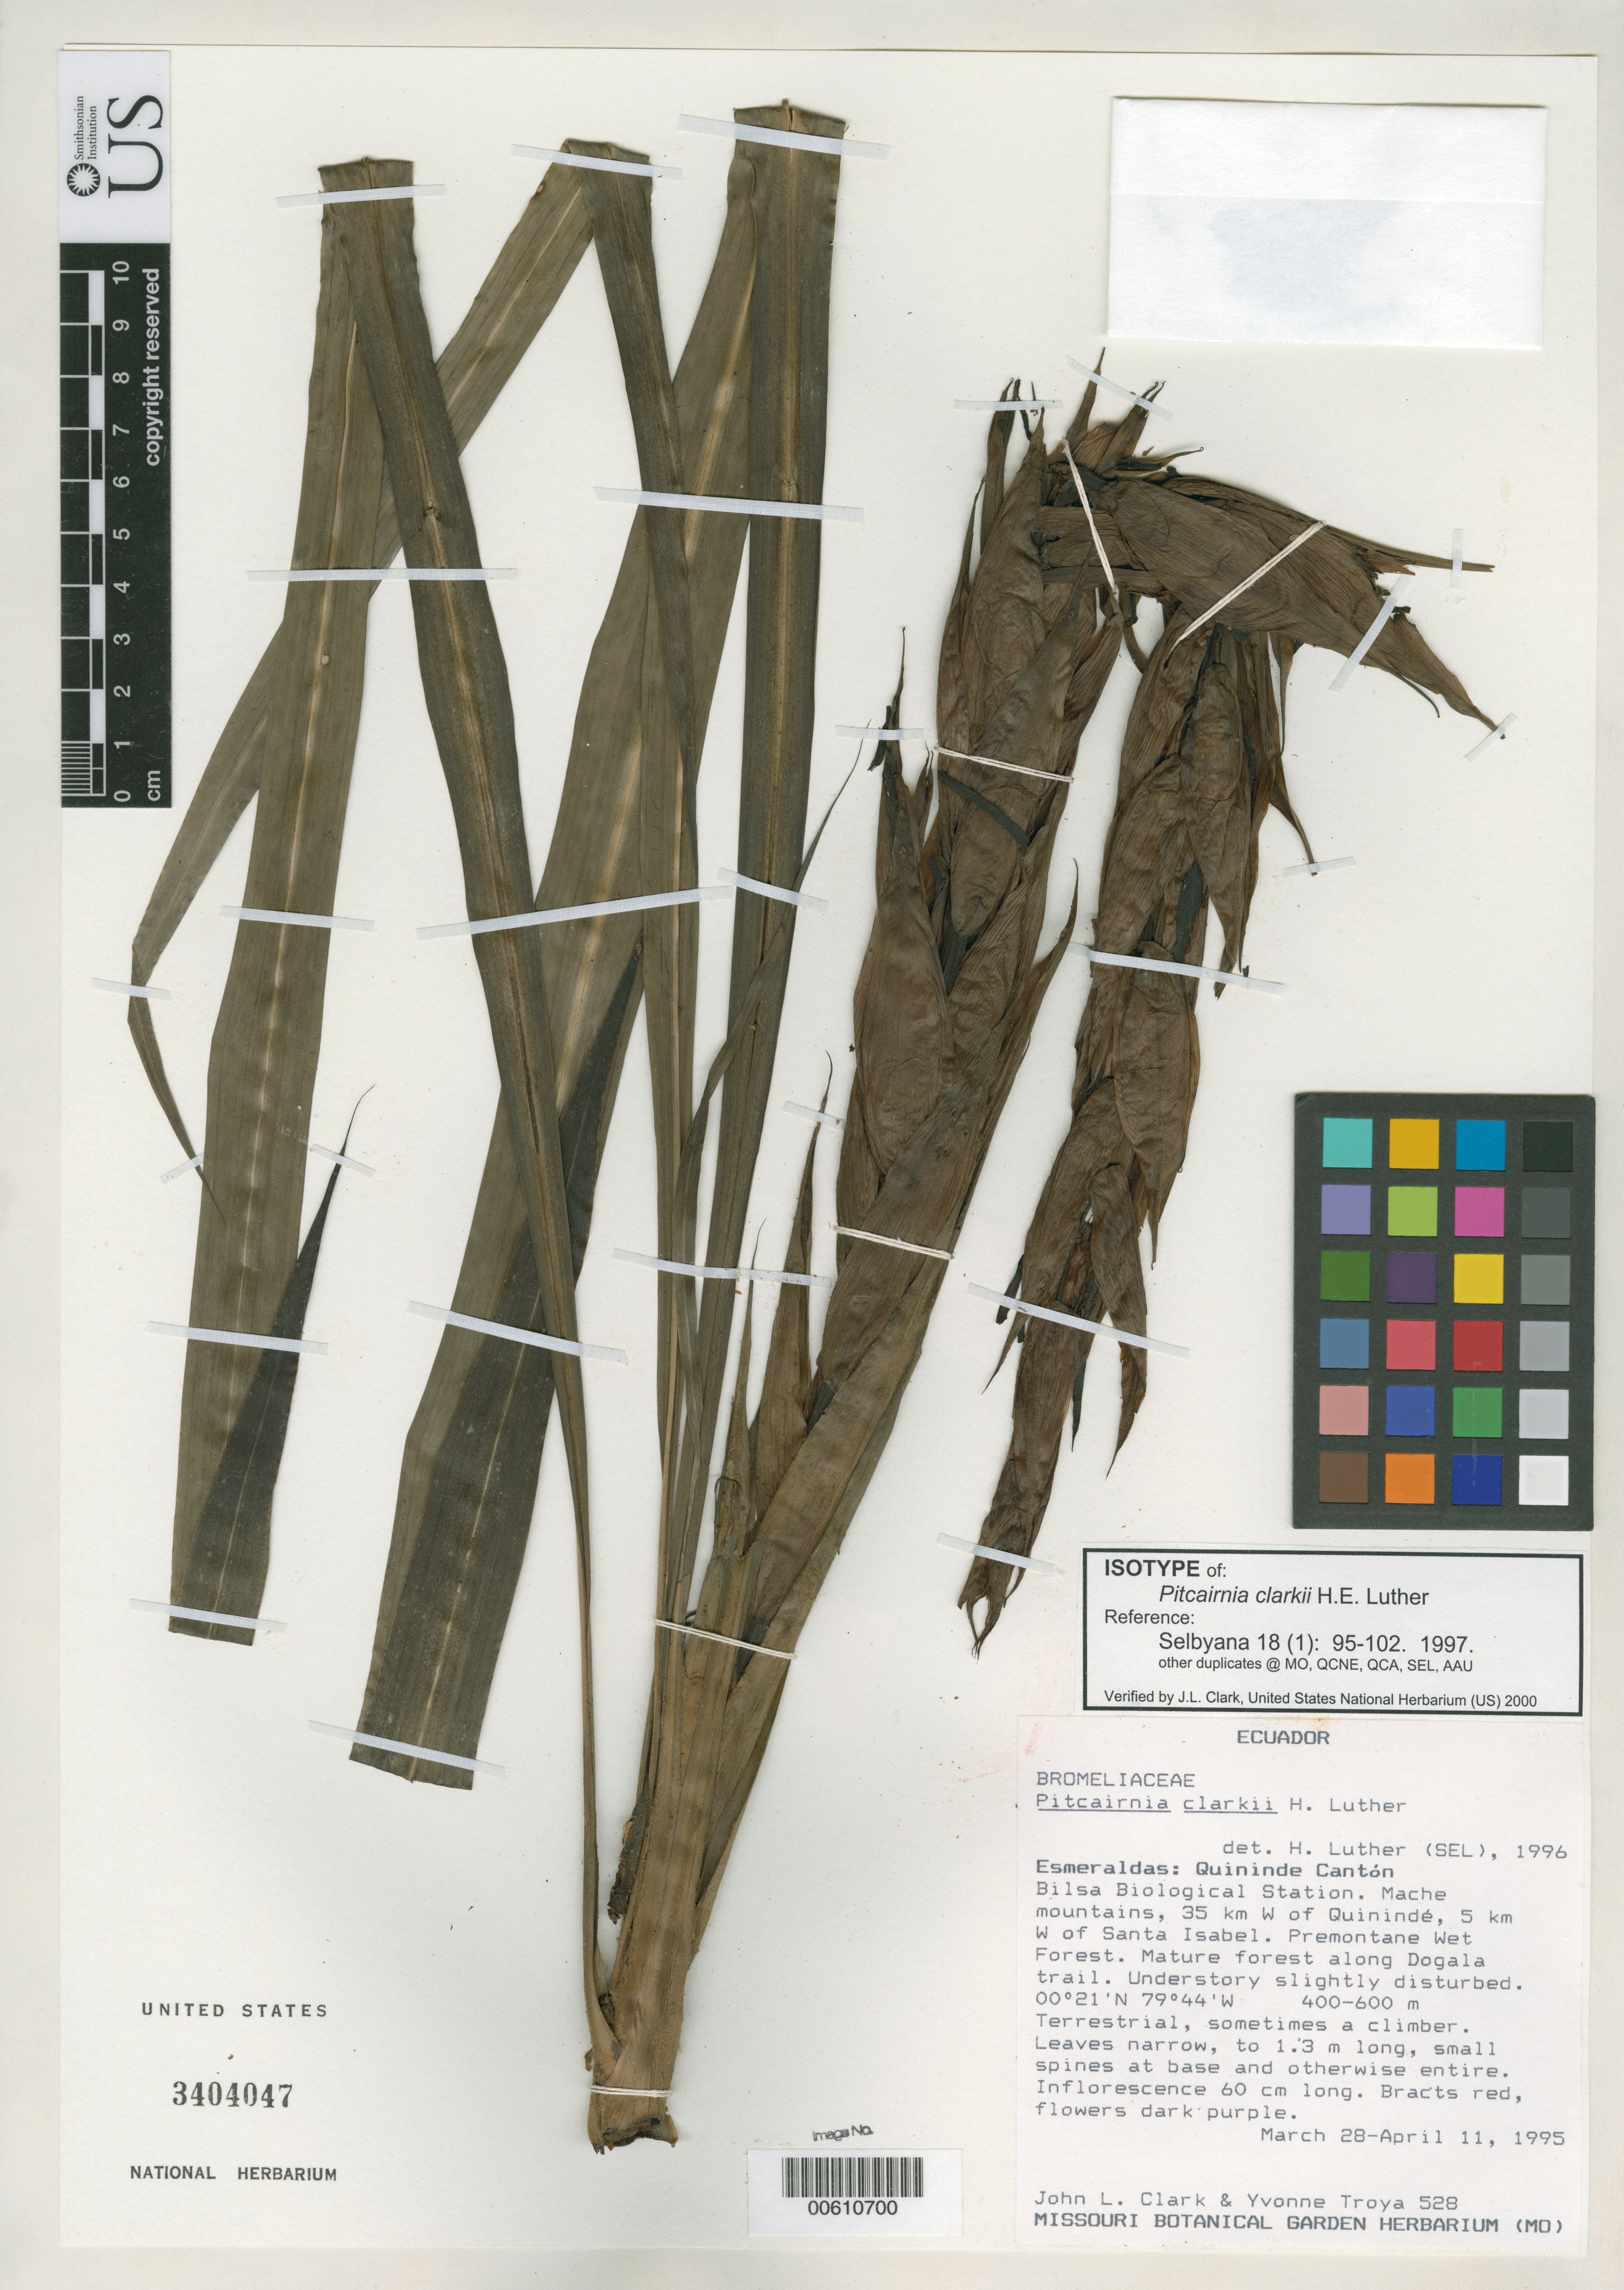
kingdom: Plantae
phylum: Tracheophyta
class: Liliopsida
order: Poales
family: Bromeliaceae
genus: Pitcairnia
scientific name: Pitcairnia clarkii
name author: H. Luther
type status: Isotype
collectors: J. L. Clark & Y. Troya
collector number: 528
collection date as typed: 28 Mar 1995 to 11 Apr 1995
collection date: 1995-03-28/1995-04-11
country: Ecuador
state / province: Esmeraldas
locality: Quininde Cantón. The Mache-Chindul Ecological Reserve. Bilsa Biological Station. Mache Mtns., 35 km W of Quininde, 5 km W of Santa Isabel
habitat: Premontaine wet forest. Mature forest along Dogala trail. Understory slightly disturbed.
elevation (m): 400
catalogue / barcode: US 3404047